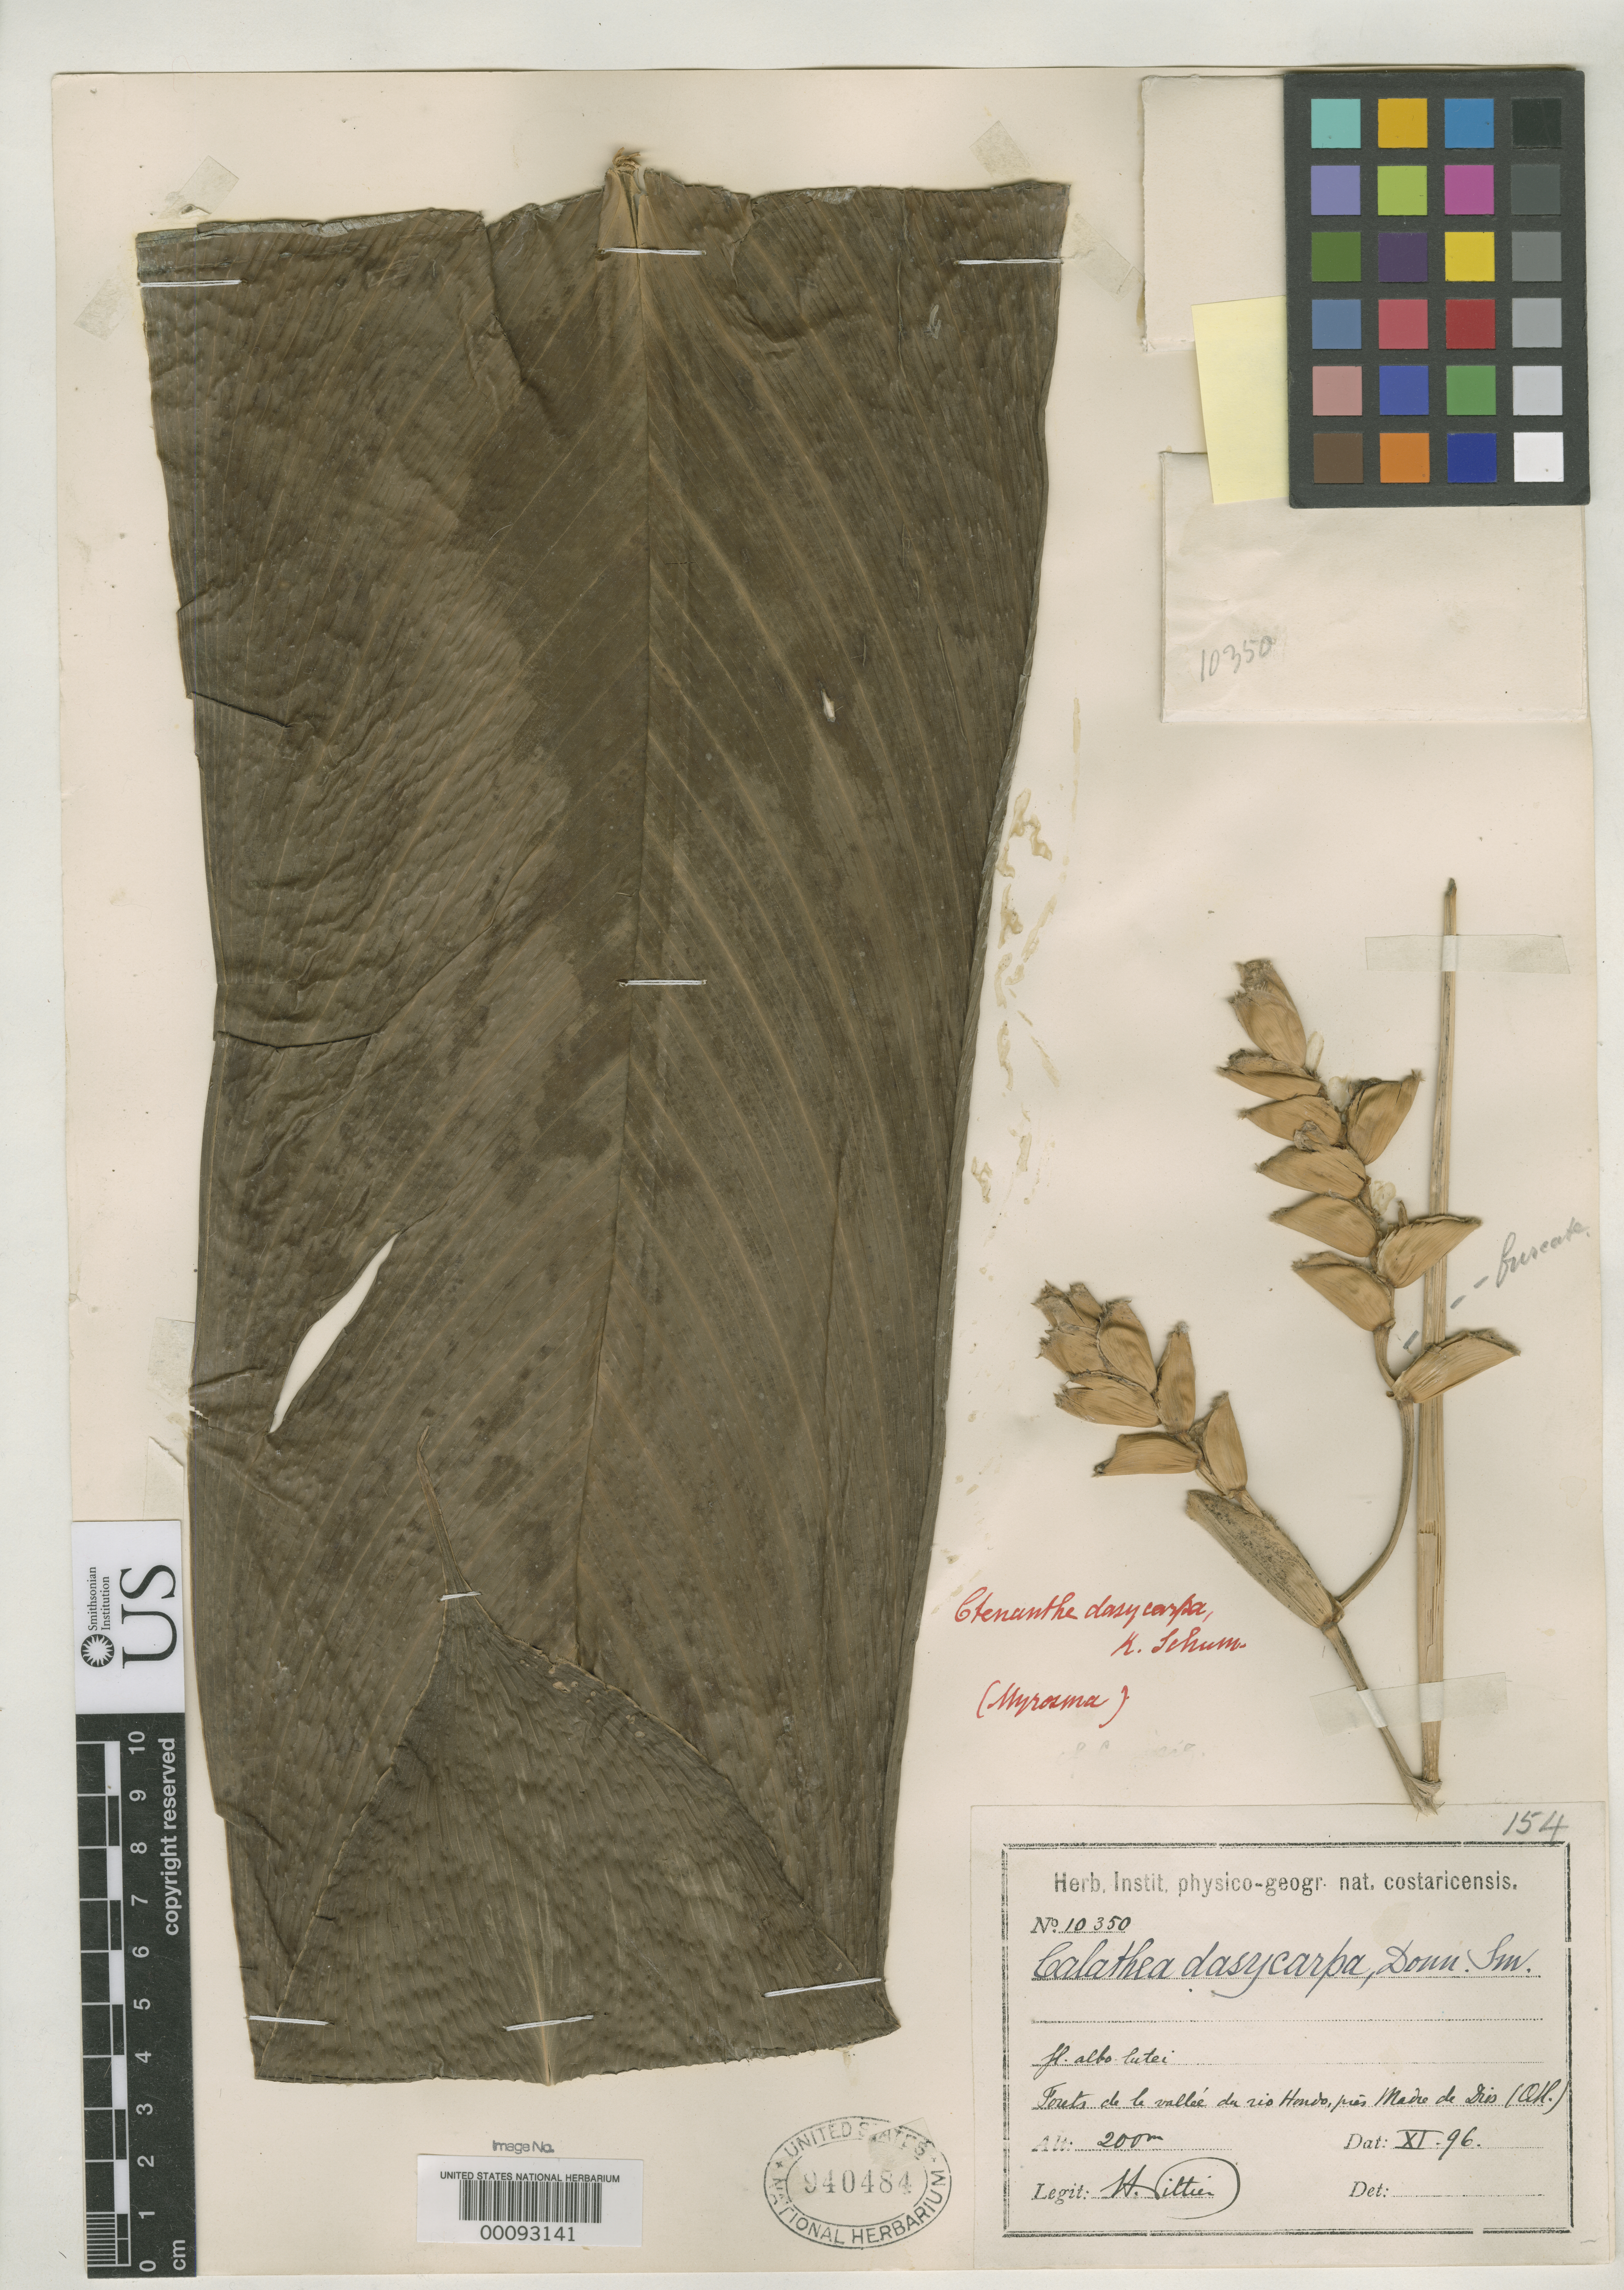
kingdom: Plantae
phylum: Tracheophyta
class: Liliopsida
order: Zingiberales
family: Marantaceae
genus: Calathea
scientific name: Calathea dasycarpa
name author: Donn. Sm.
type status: Syntype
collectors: H. F. Pittier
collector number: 10350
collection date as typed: Nov 1896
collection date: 1896-11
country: Costa Rica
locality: Forets de la Valle de Rio Hondo, pres Madre de Dios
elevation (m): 200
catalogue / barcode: US 940484